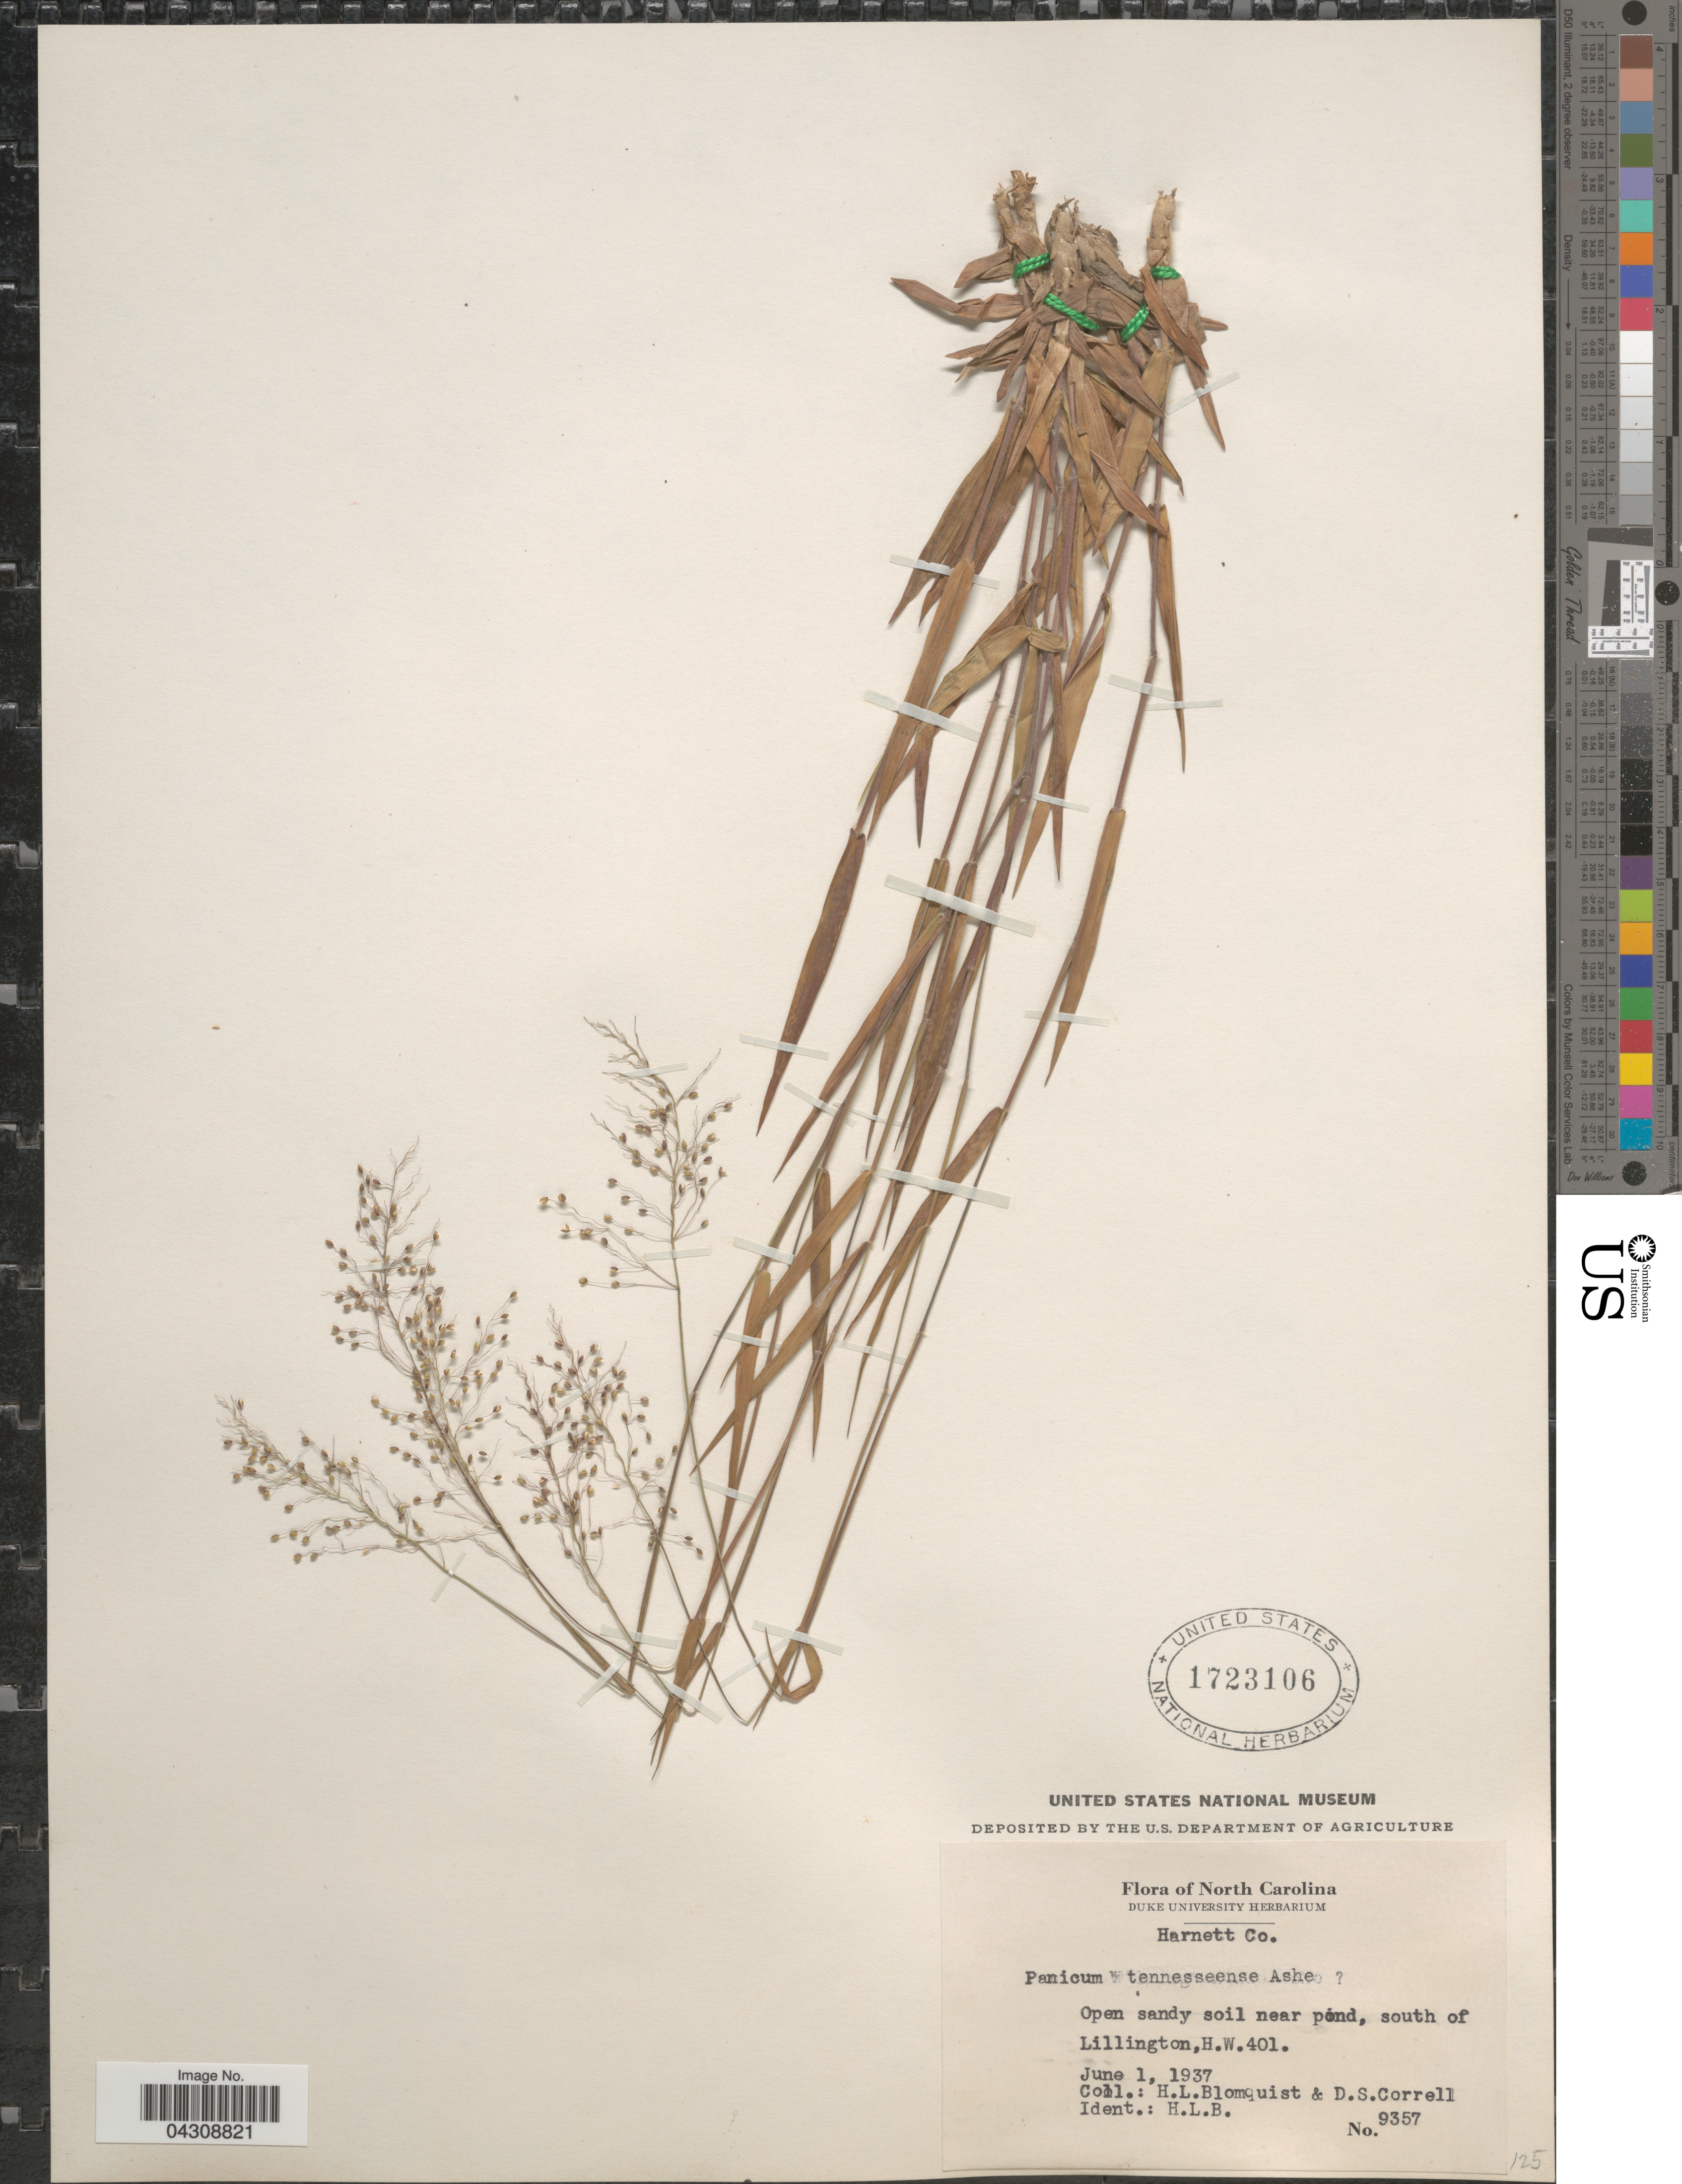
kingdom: Plantae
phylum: Tracheophyta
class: Liliopsida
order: Poales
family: Poaceae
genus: Dichanthelium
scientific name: Dichanthelium acuminatum var. acuminatum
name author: (Sw.) Gould & C.A. Clark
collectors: H. Blomquist & D. S. Correll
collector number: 9357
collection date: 1937-06-01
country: United States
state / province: North Carolina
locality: Harnett Co. Open sandy soil near pond, south of Lillington, H.W. 401.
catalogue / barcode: US 1723106